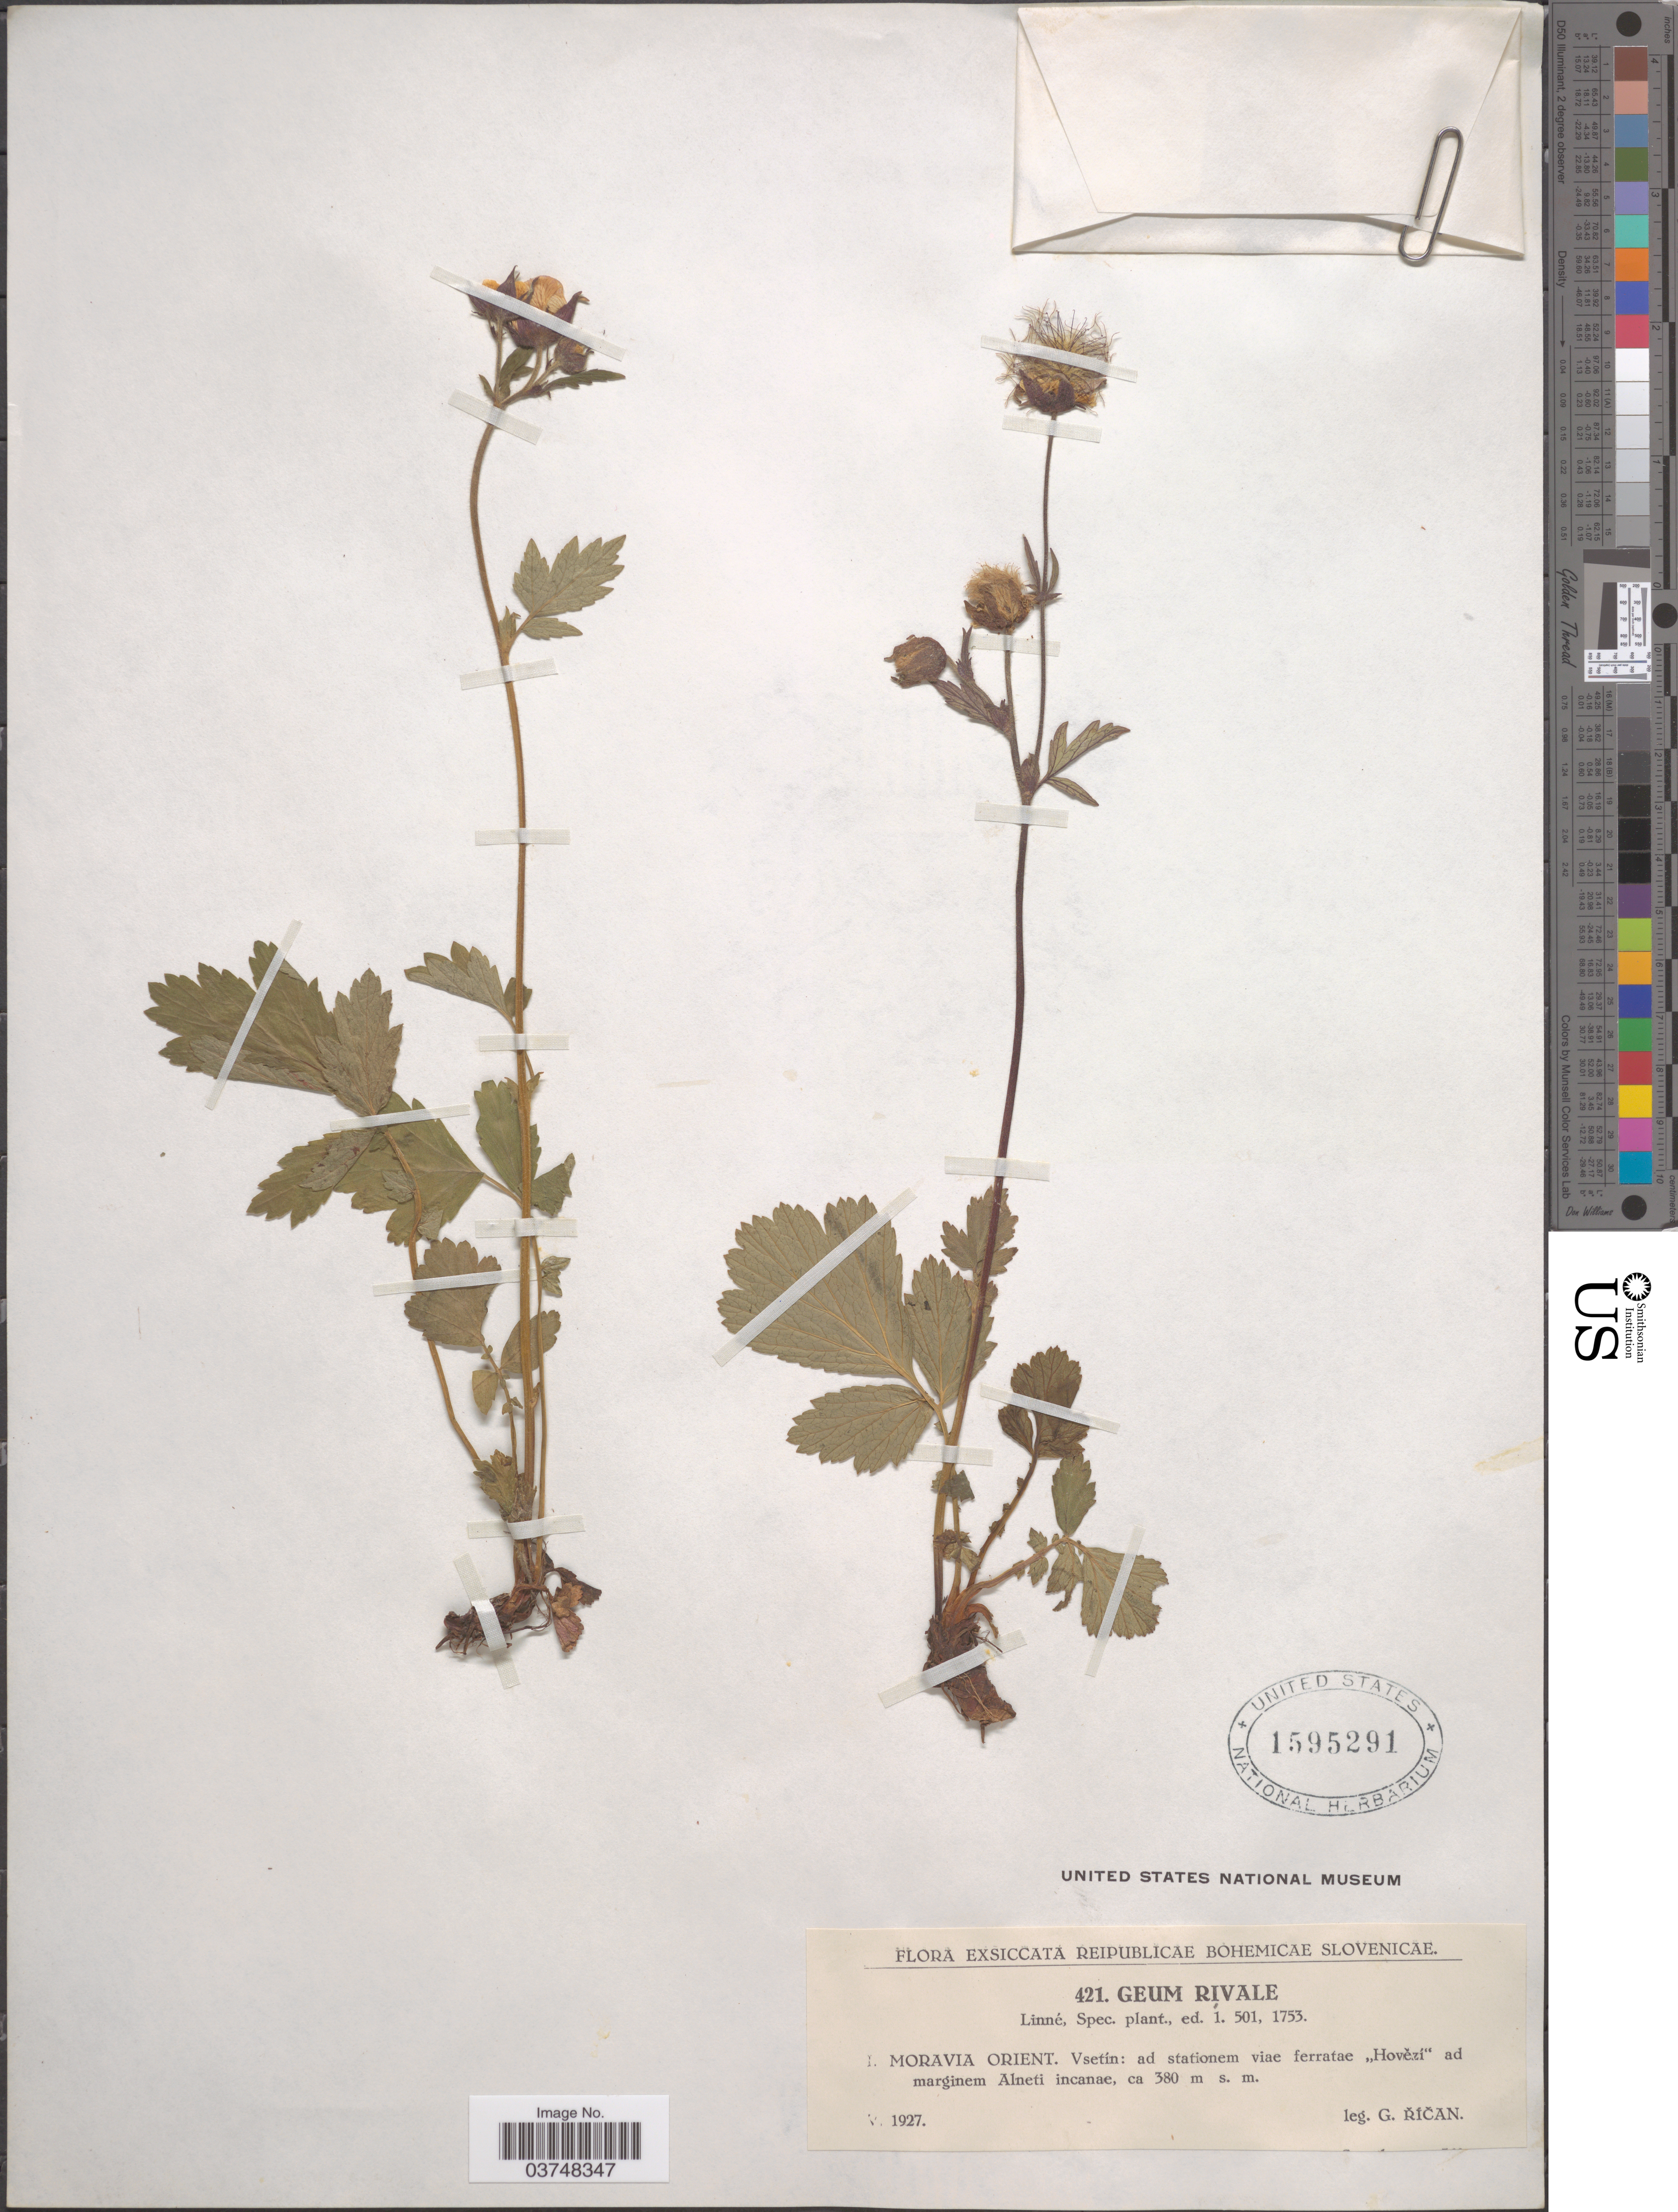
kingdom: Plantae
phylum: Tracheophyta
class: Magnoliopsida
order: Rosales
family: Rosaceae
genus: Geum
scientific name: Geum rivale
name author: L.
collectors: G. Rican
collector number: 421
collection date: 1927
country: Czechia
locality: Reipublicae Bohemicae Slovenicae. Moravia Orient. Vsetín: ad stationem viae ferratae "Hovězí" ad marginem Alneti incanae.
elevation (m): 380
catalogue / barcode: US 1595291